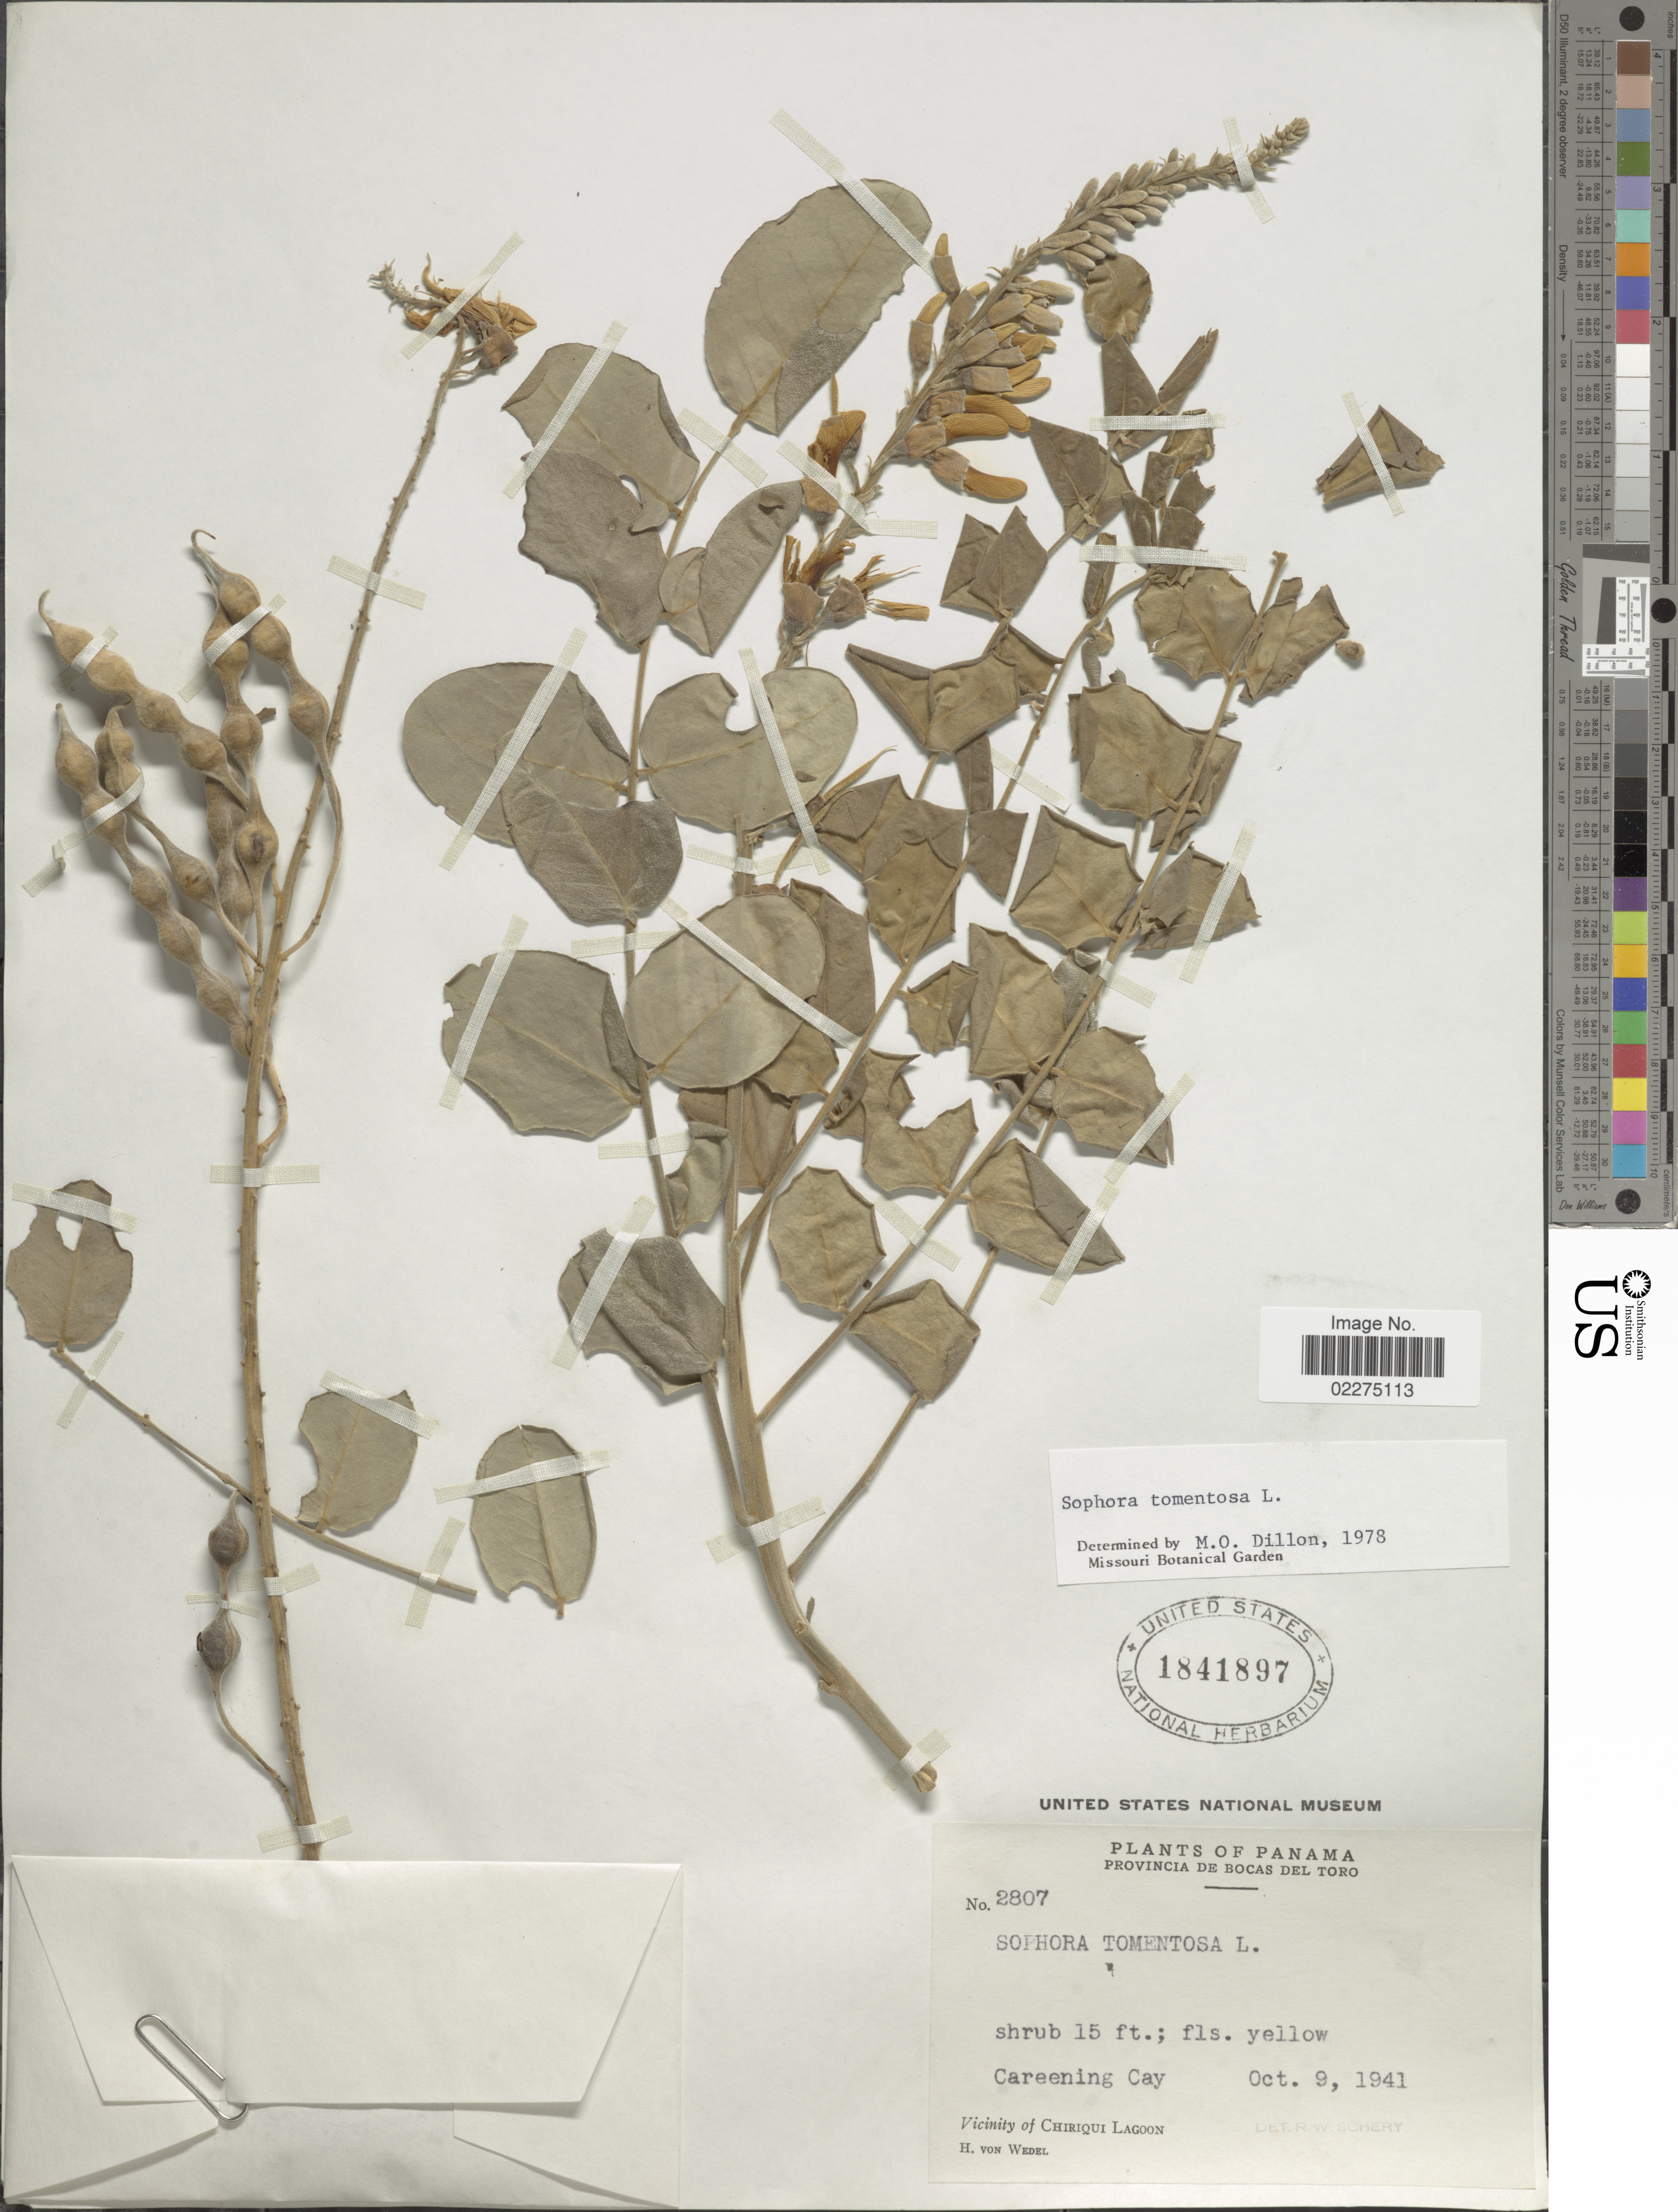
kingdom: Plantae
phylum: Tracheophyta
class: Magnoliopsida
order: Fabales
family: Fabaceae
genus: Sophora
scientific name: Sophora tomentosa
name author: L.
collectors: H. von Wedel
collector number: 2807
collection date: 1941-10-09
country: Panama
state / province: Bocas del Toro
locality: Careening Cay. Vicinity of Chiriqui Lagoon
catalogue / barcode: US 1841897